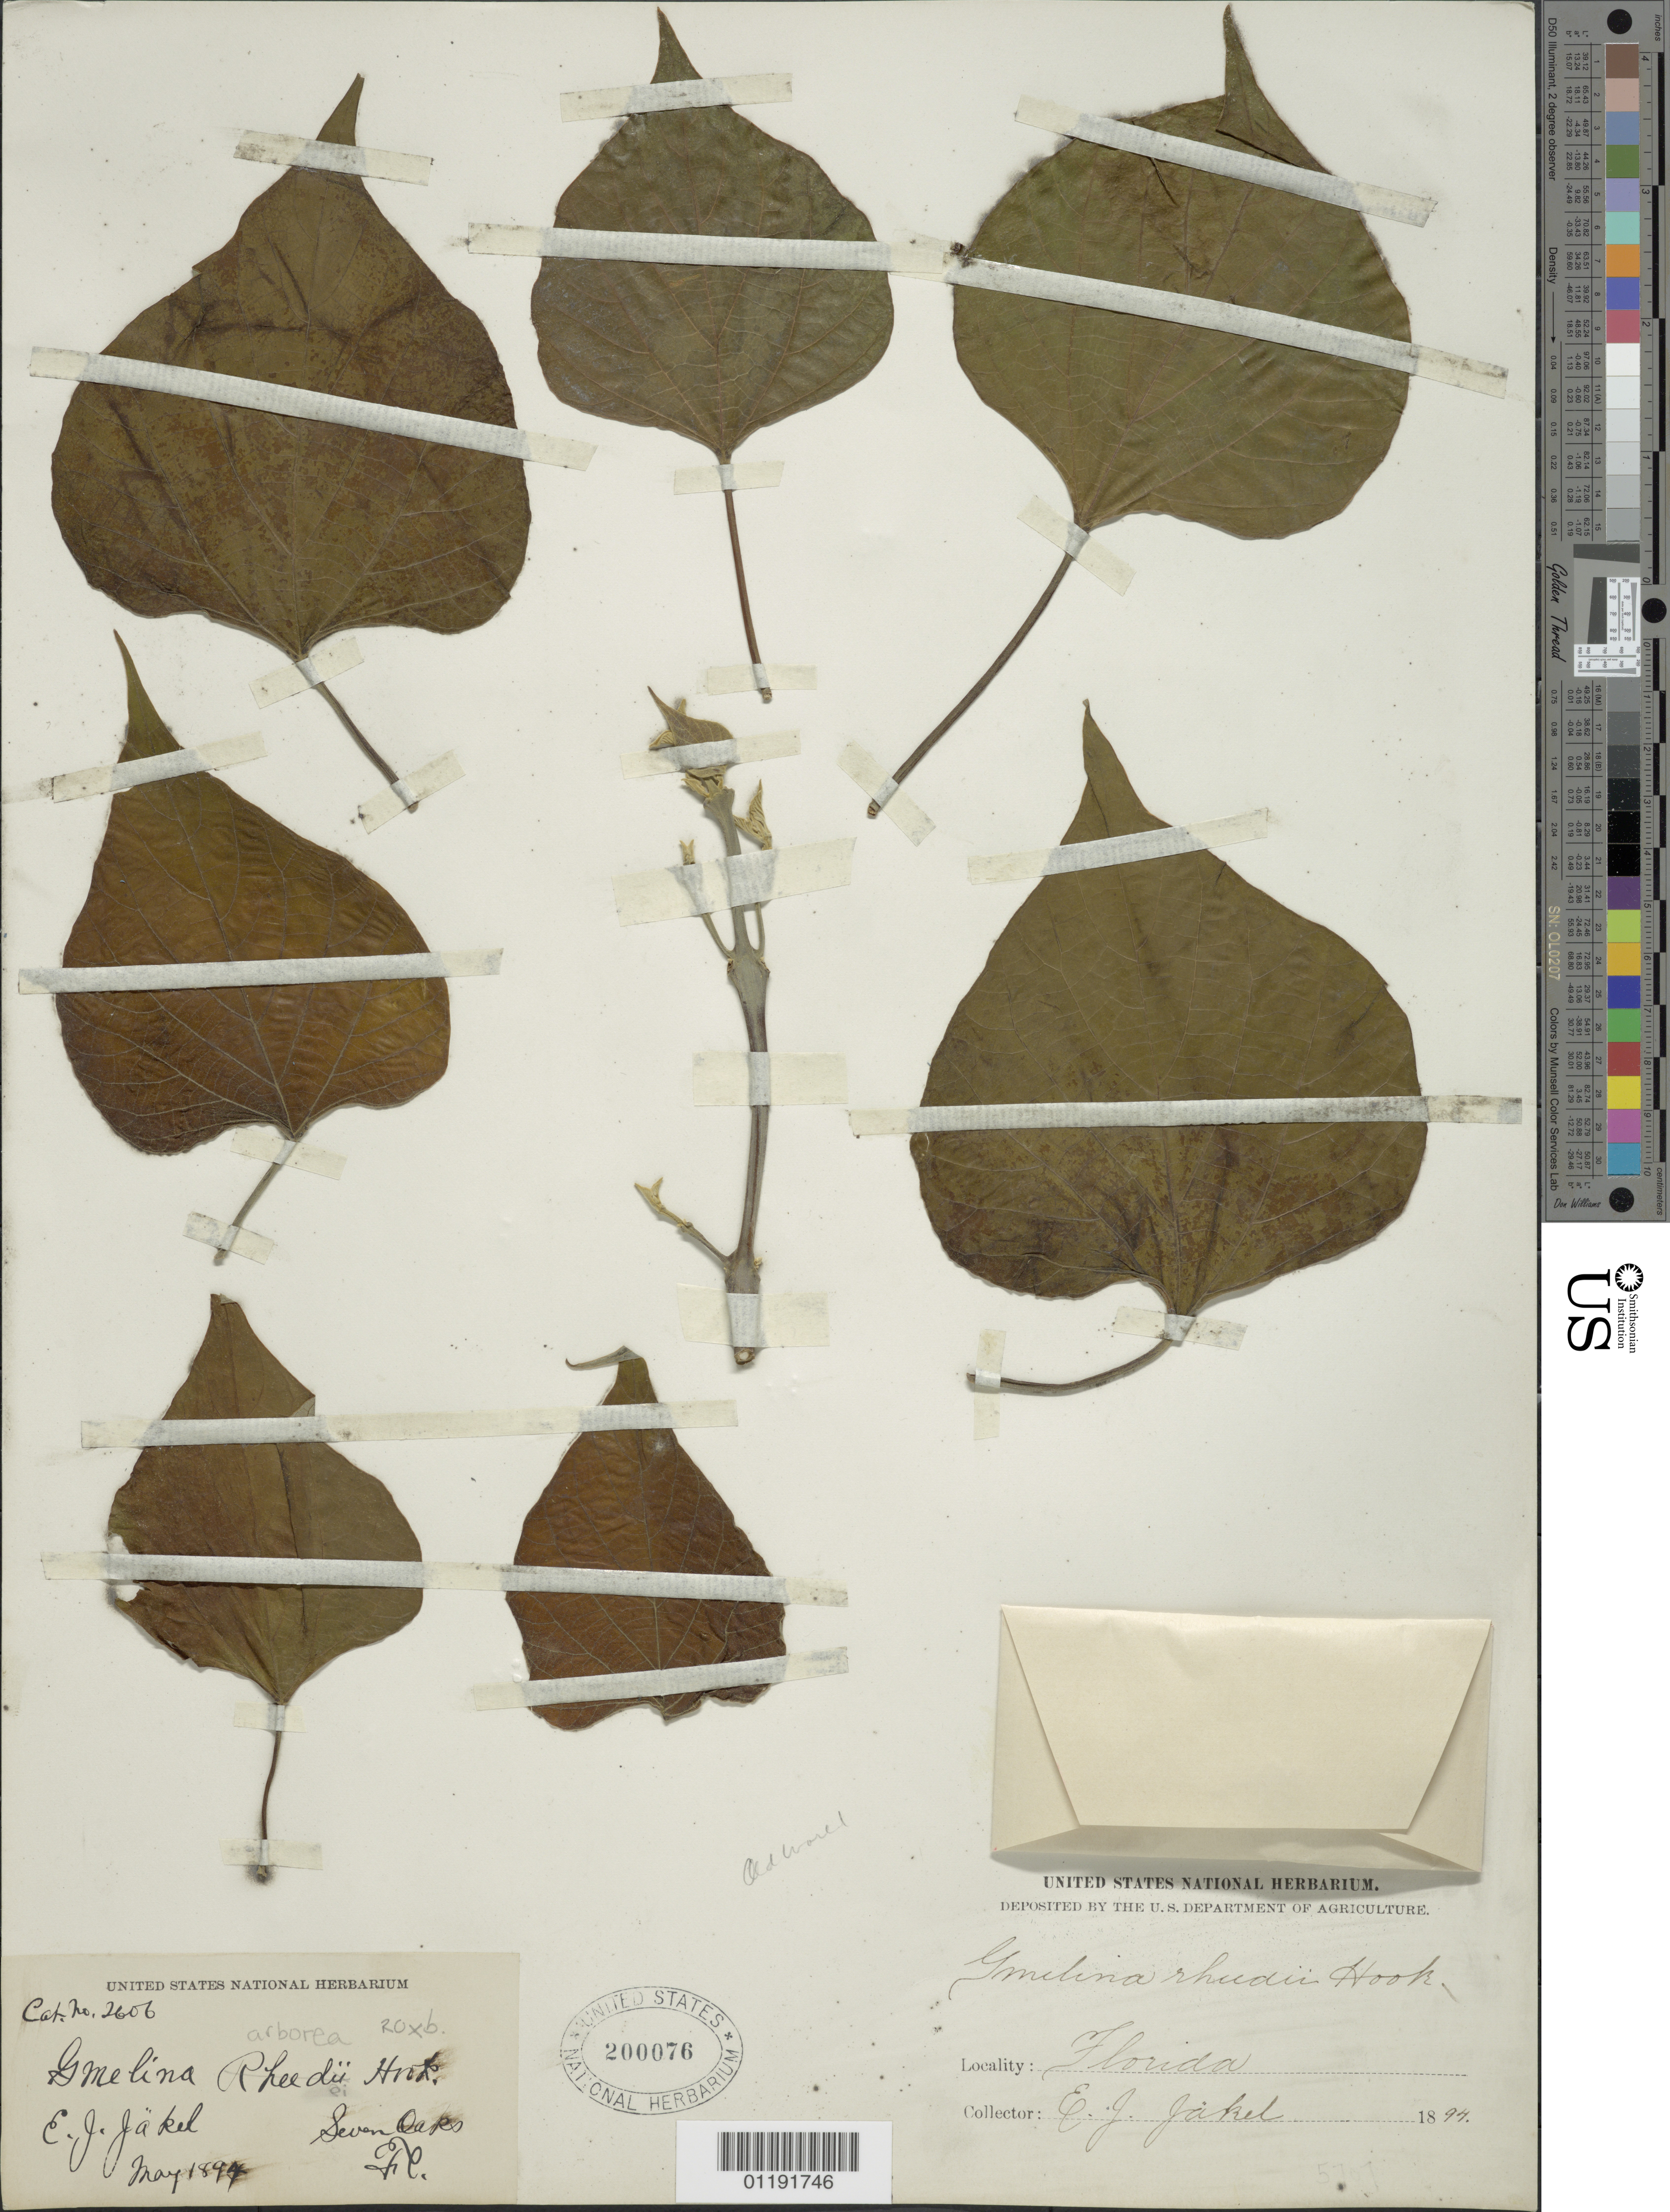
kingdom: Plantae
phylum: Tracheophyta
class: Magnoliopsida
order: Lamiales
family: Lamiaceae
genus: Gmelina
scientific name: Gmelina arborea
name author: Roxb. ex Sm.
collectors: E. Jakel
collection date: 1894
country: United States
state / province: Florida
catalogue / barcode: US 200076